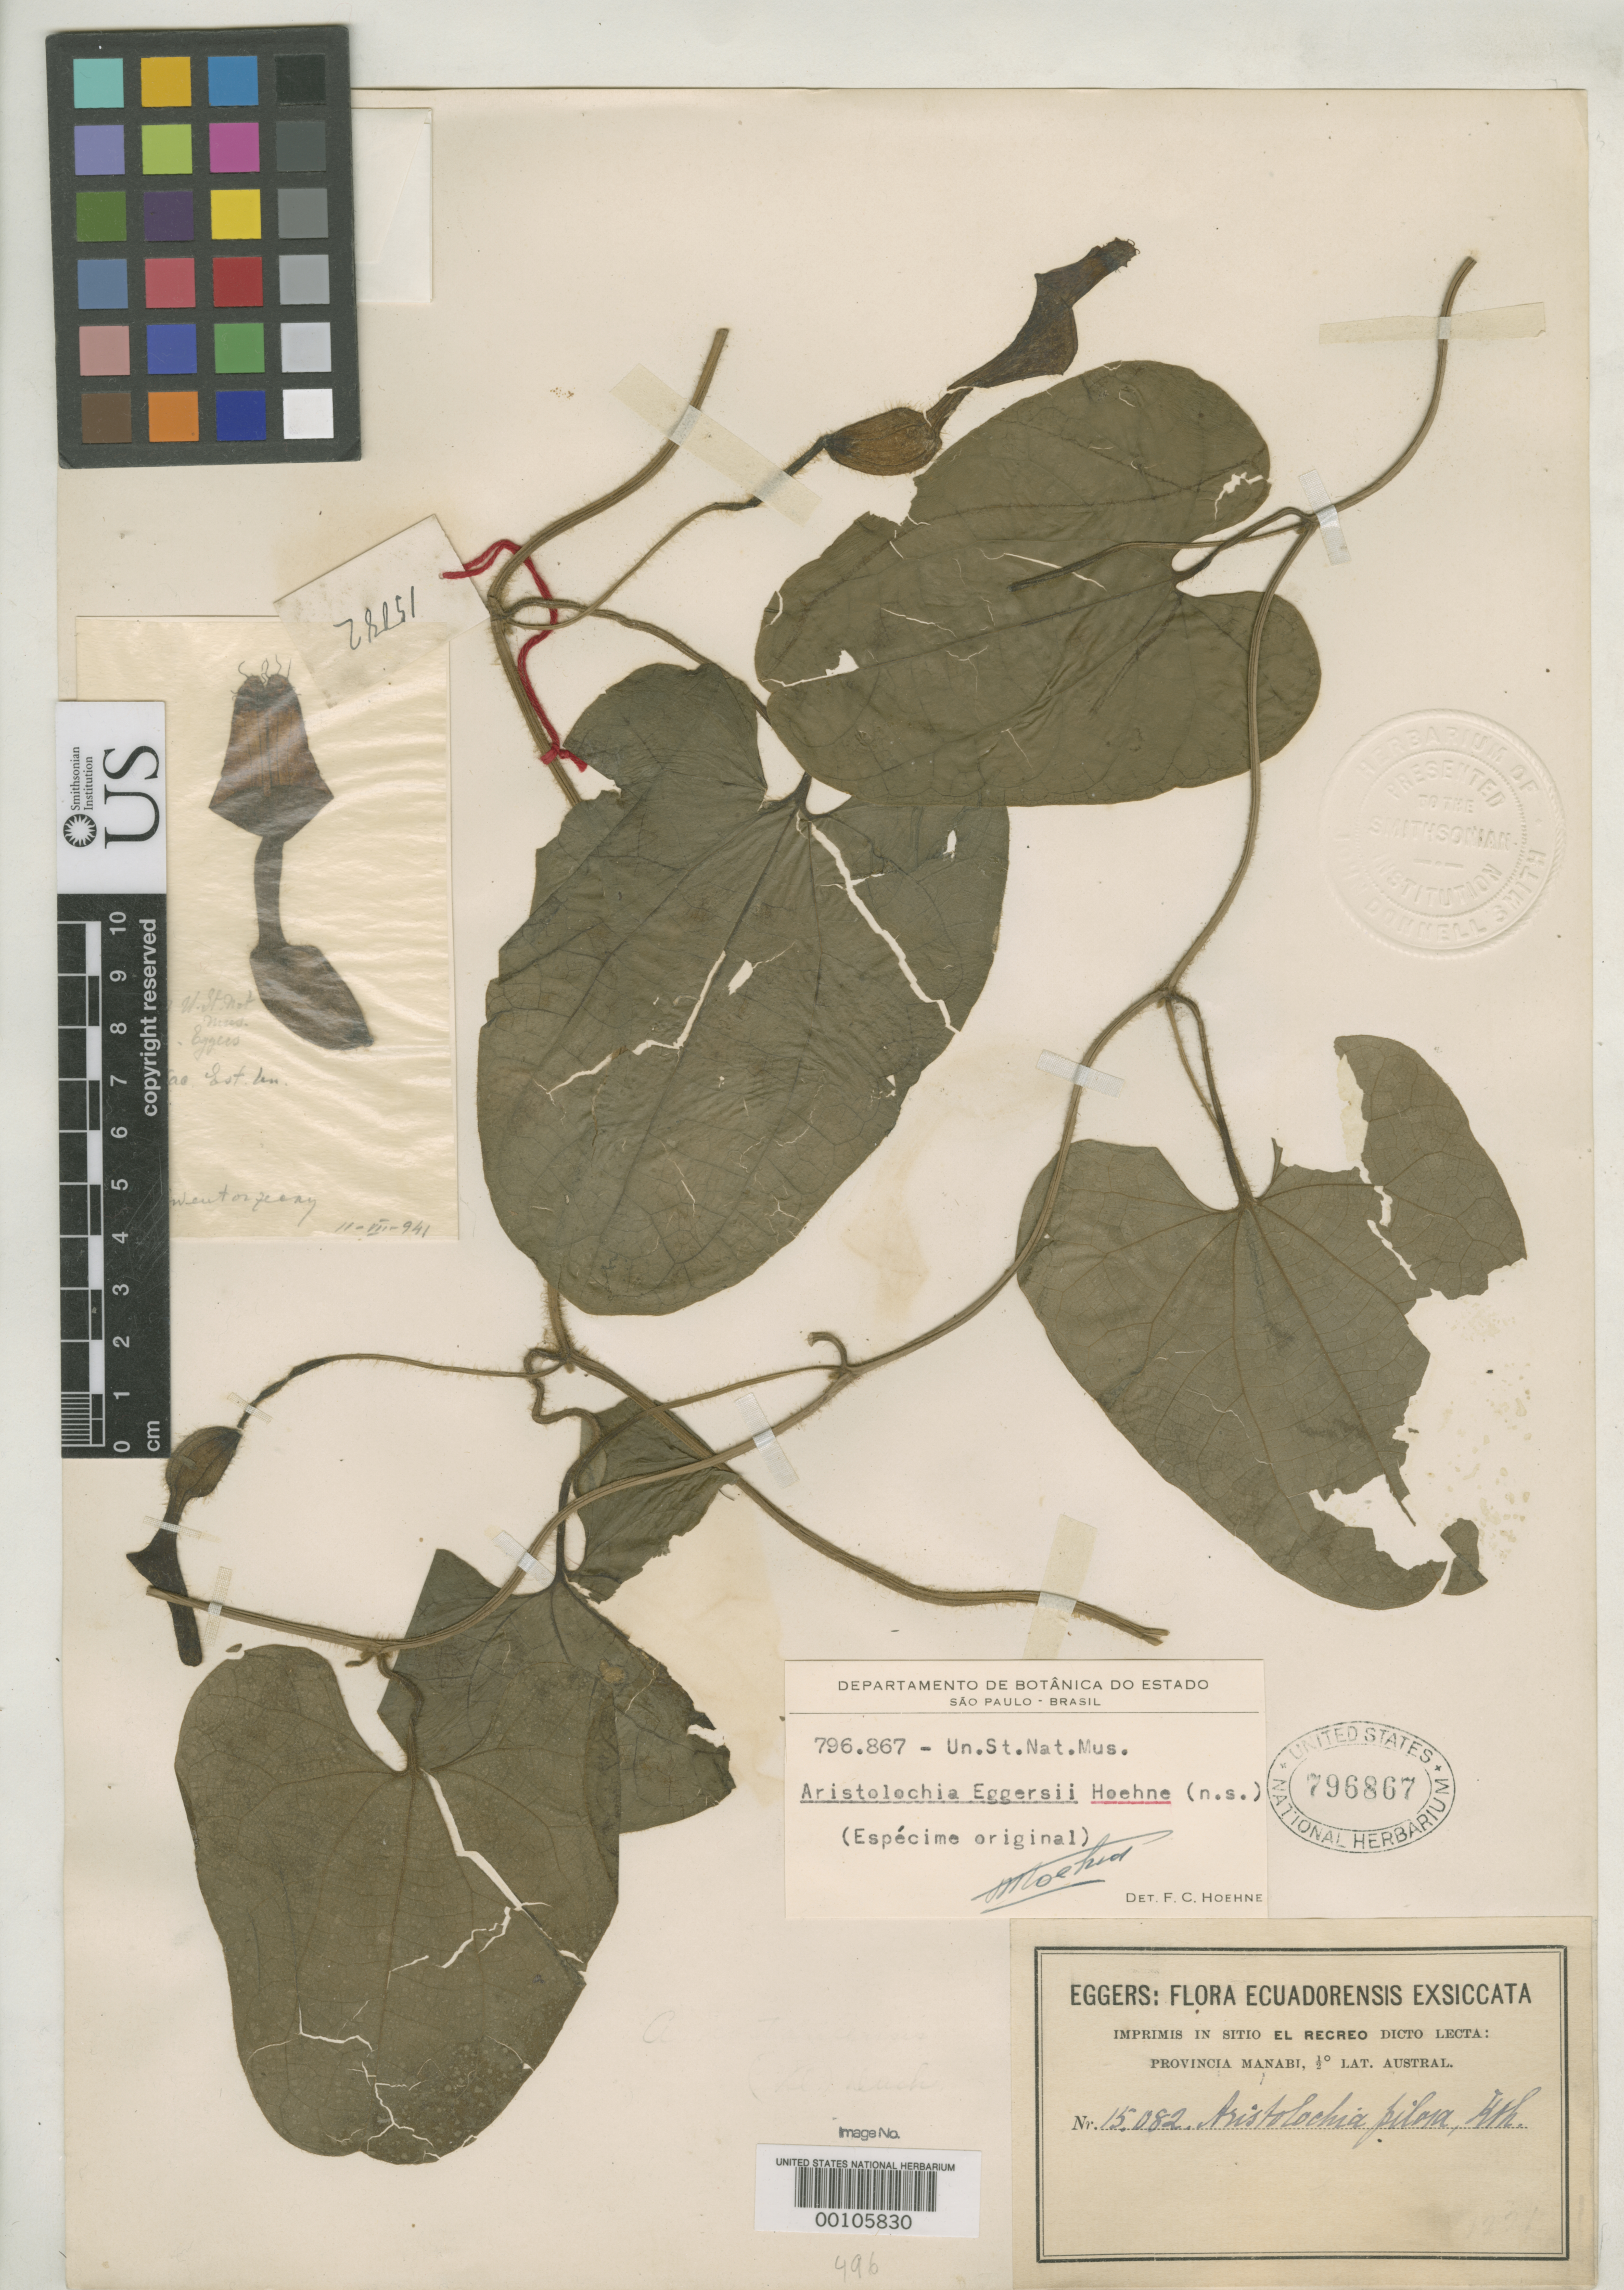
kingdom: Plantae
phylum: Tracheophyta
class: Magnoliopsida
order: Piperales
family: Aristolochiaceae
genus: Aristolochia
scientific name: Aristolochia eggersii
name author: Hoehne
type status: Type Collection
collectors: H. F. A. von Eggers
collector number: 15082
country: Ecuador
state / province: Manabí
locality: El Recreo.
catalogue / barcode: US 796867